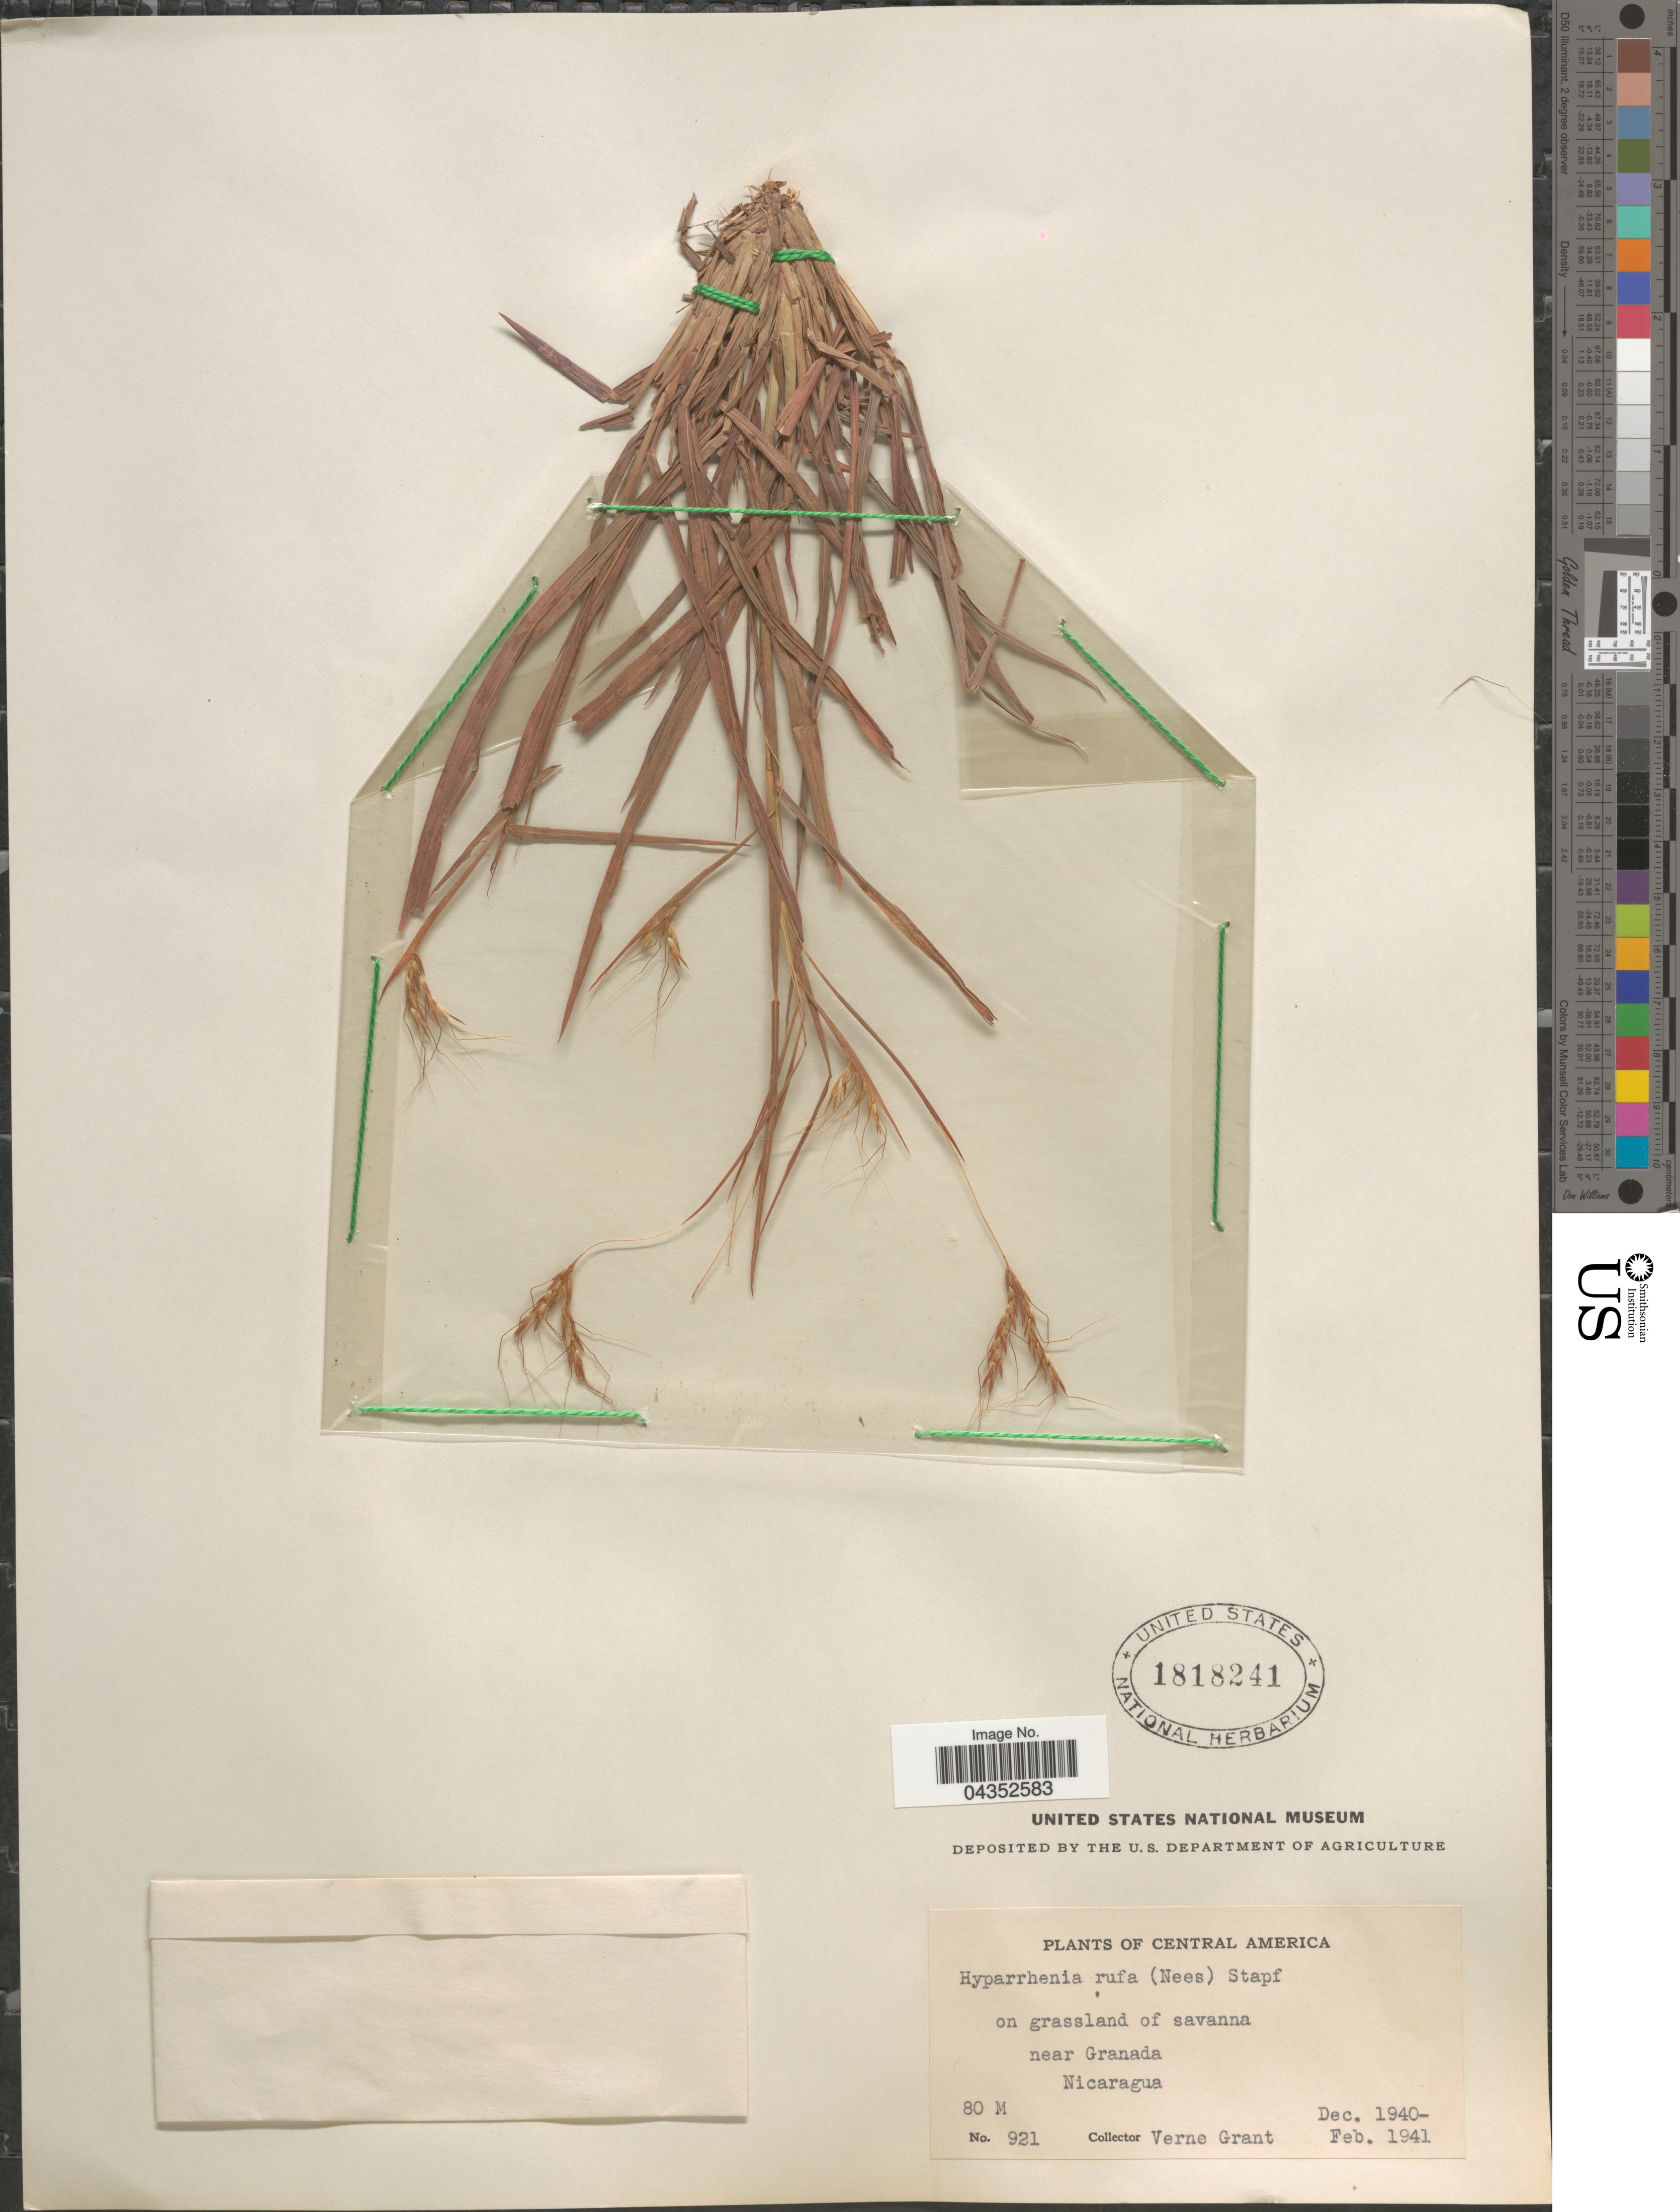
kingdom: Plantae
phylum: Tracheophyta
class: Liliopsida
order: Poales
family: Poaceae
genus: Hyparrhenia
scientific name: Hyparrhenia rufa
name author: (Nees) Stapf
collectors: V. Grant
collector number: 921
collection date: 1940-12/1941-02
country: Nicaragua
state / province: Granada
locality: On grassland of savanna near Granada.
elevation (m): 80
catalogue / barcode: US 1818241